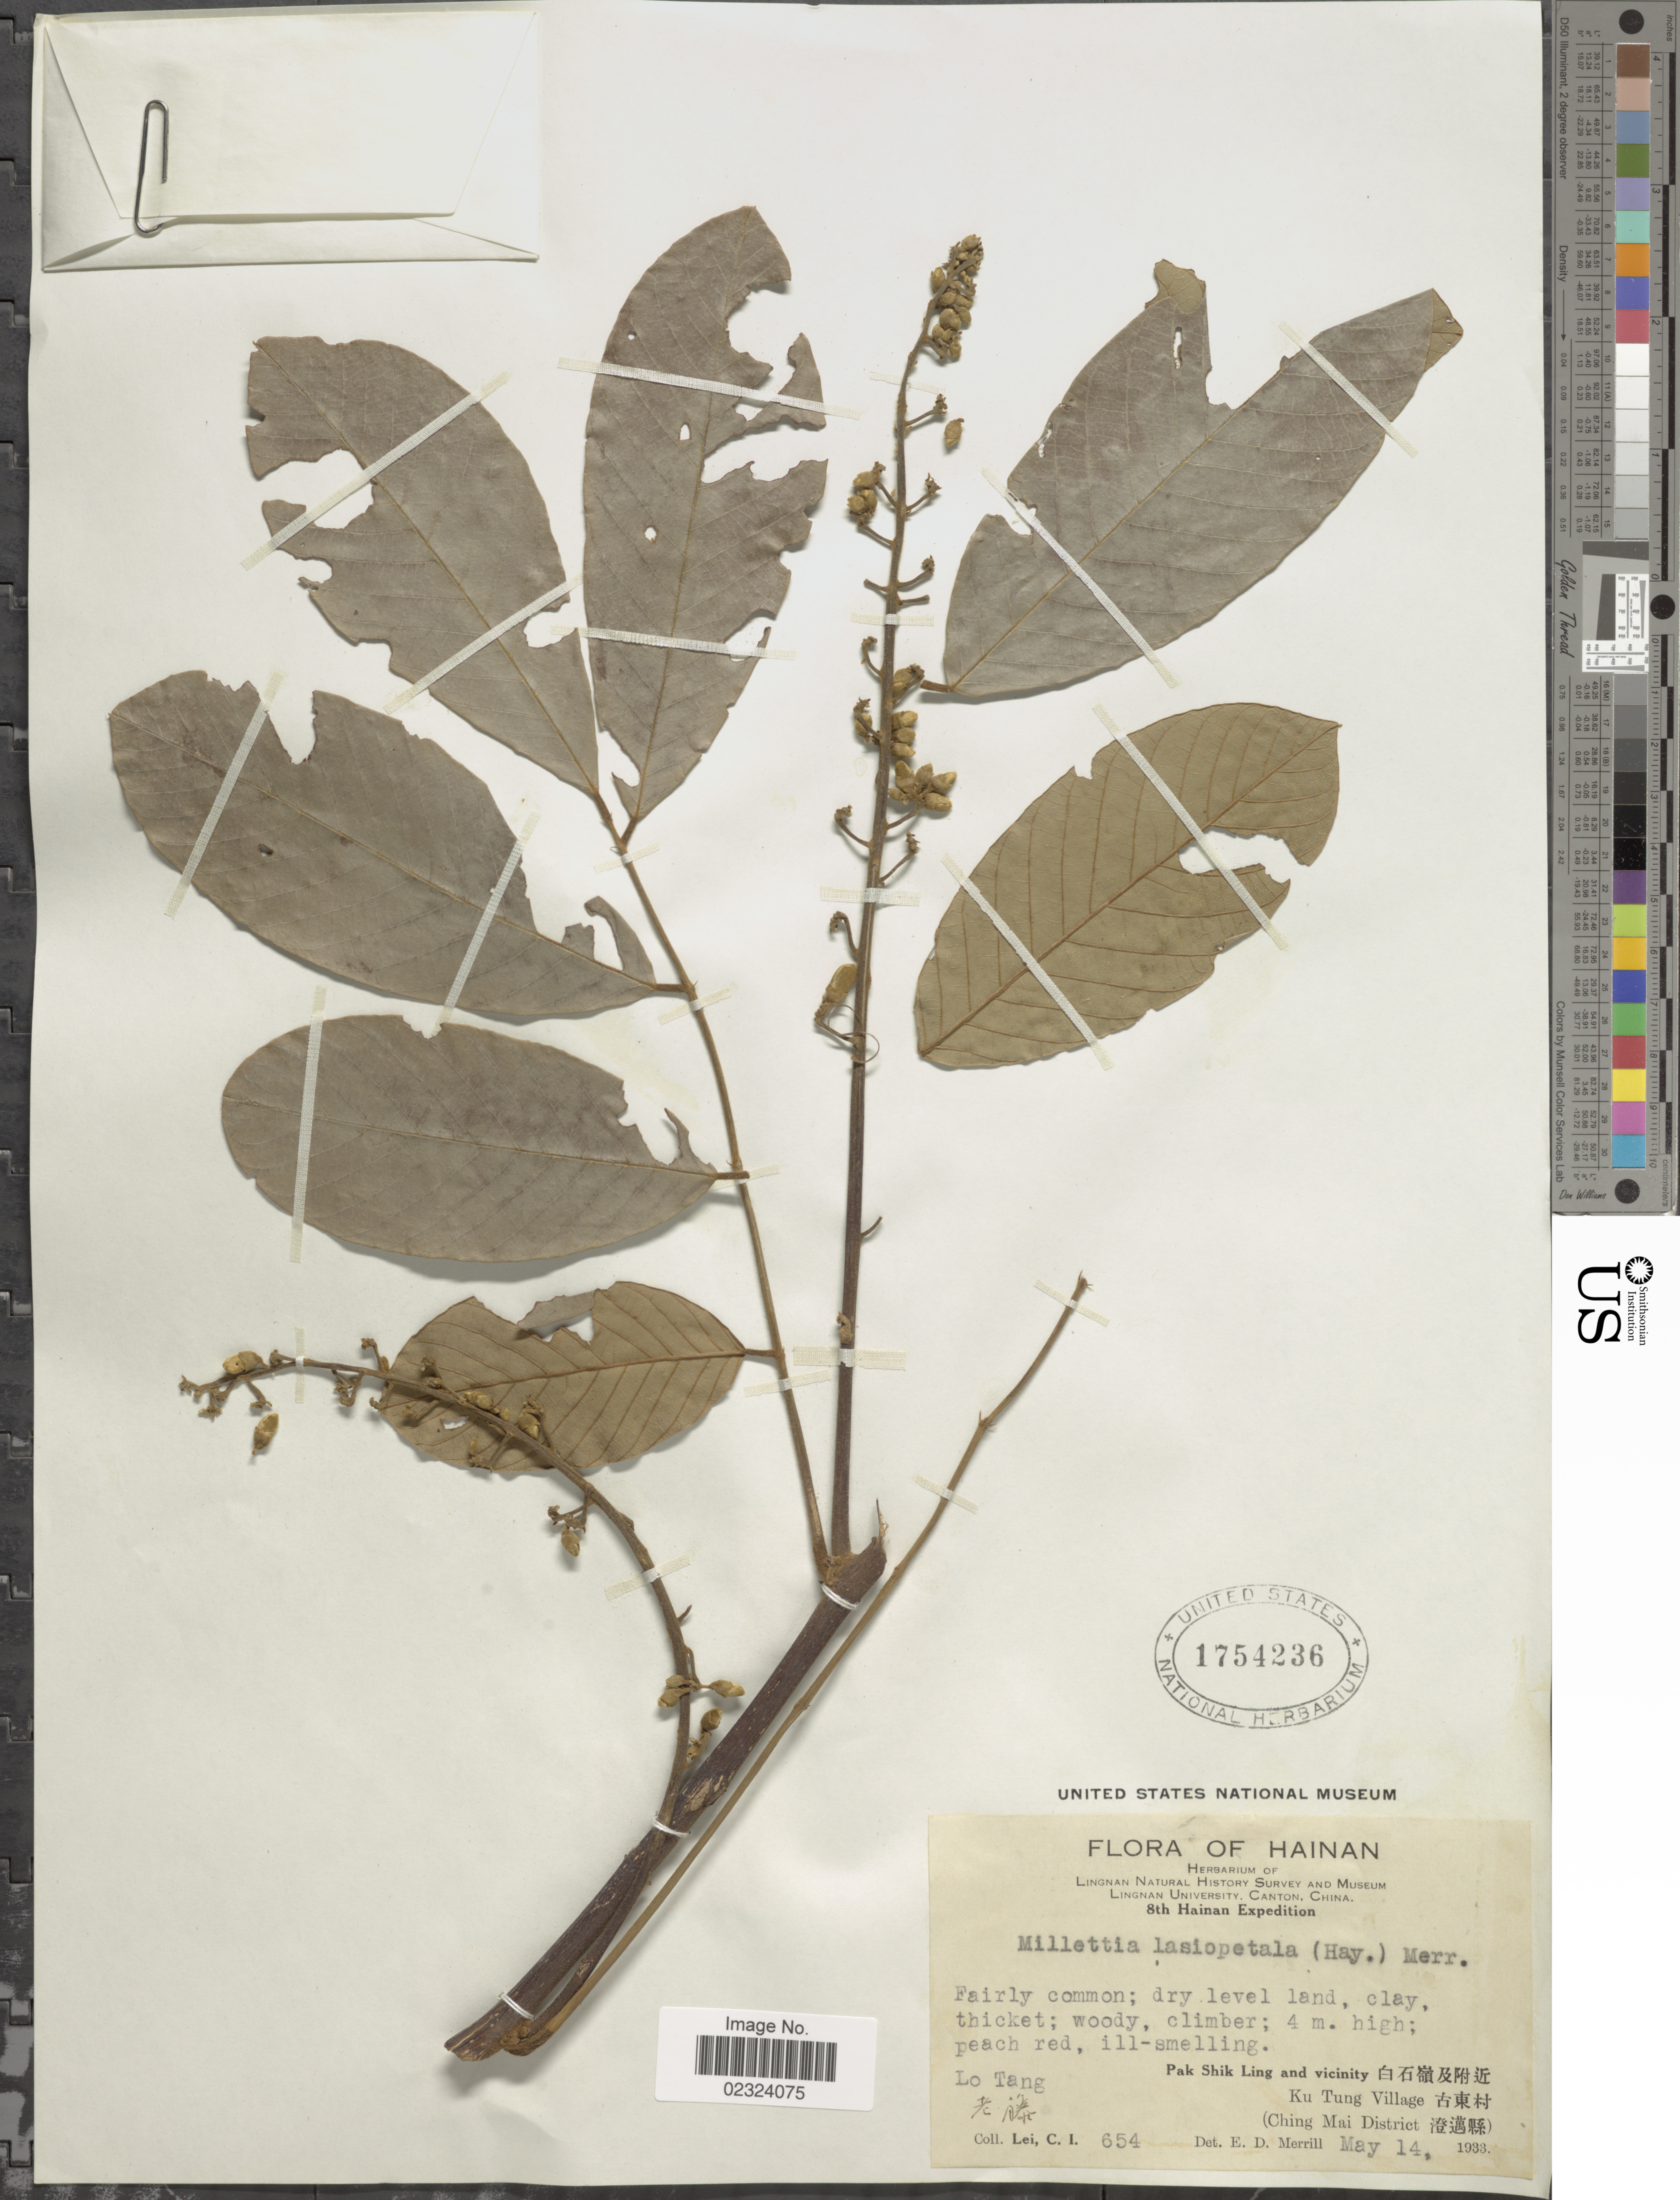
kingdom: Plantae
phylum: Tracheophyta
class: Magnoliopsida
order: Fabales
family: Fabaceae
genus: Millettia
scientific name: Millettia lasiopetala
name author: (Hayata) Merr.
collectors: Lo Tang & C. I. Lei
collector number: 654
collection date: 1933-05-14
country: China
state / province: Hainan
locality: Pak Shik Ling and vicinity. Ku Tung Village. (Ching Mai District). Lo Tang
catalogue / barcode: US 1754236